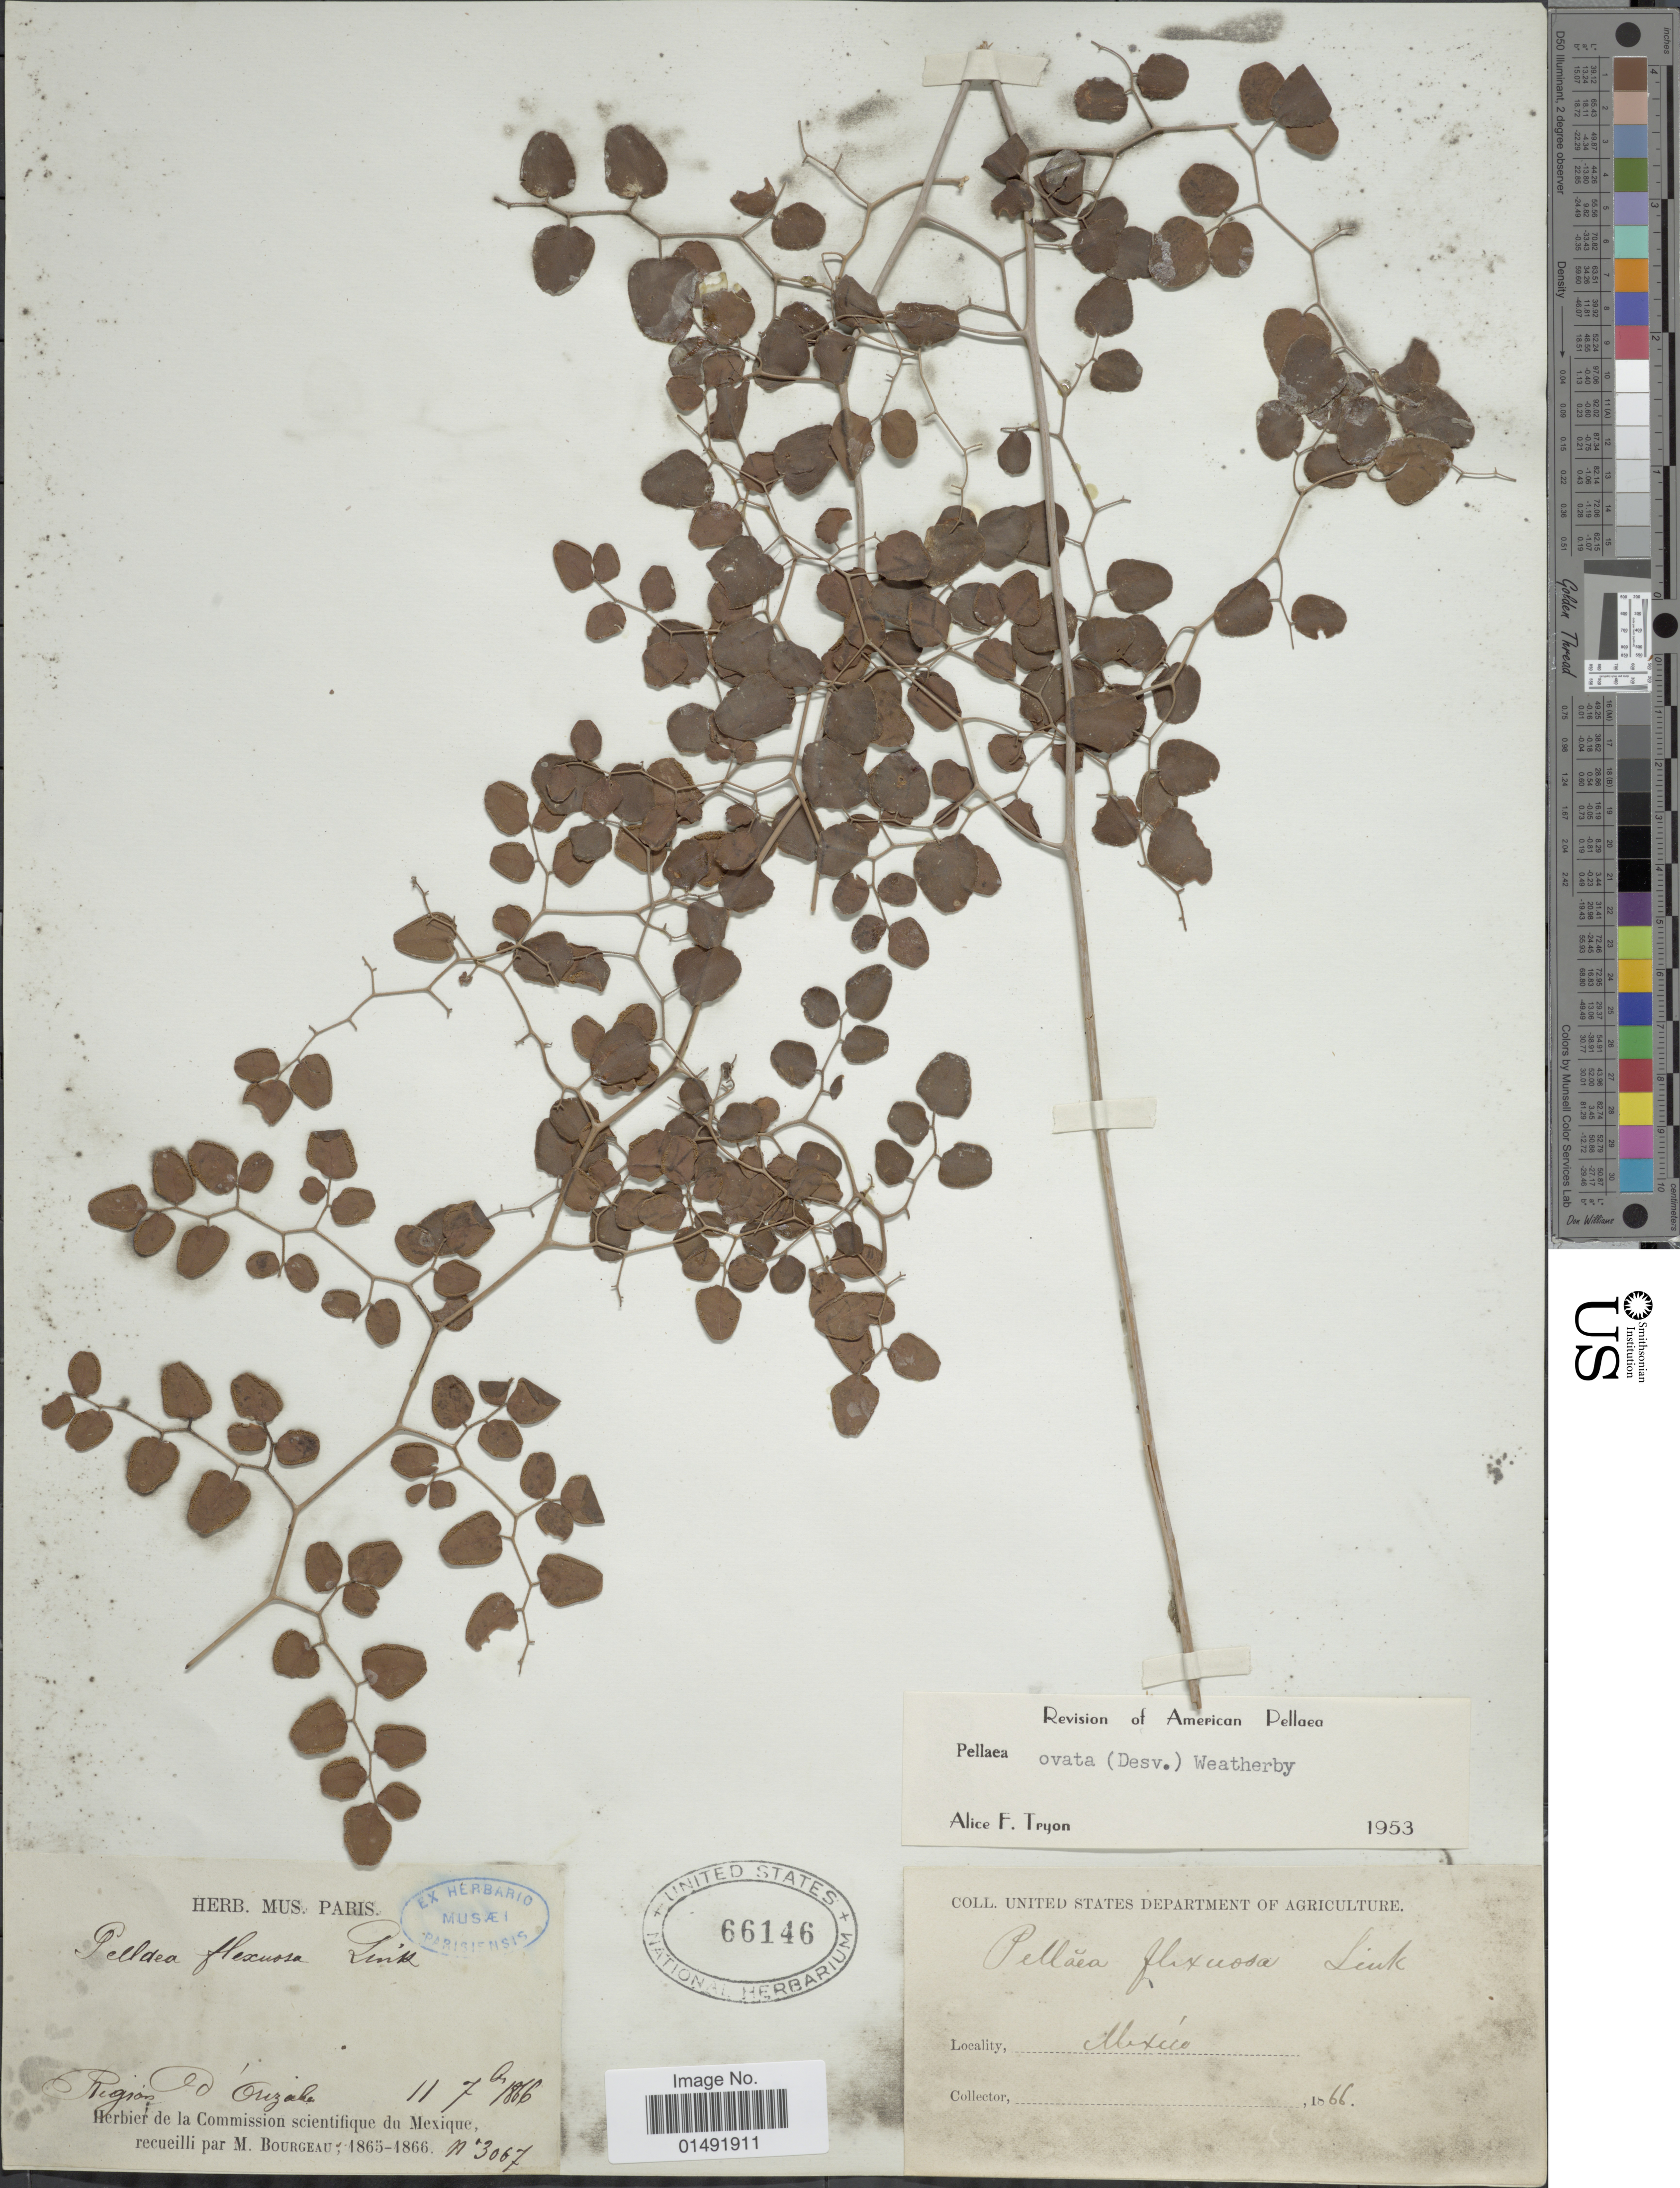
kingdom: Plantae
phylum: Tracheophyta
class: Polypodiopsida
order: Polypodiales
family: Pteridaceae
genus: Pellaea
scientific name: Pellaea ovata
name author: (Desv.) Weath.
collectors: M. Bourgeau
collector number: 3067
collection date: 1866-09-11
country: Mexico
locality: Region d'Orizaba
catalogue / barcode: US 66146